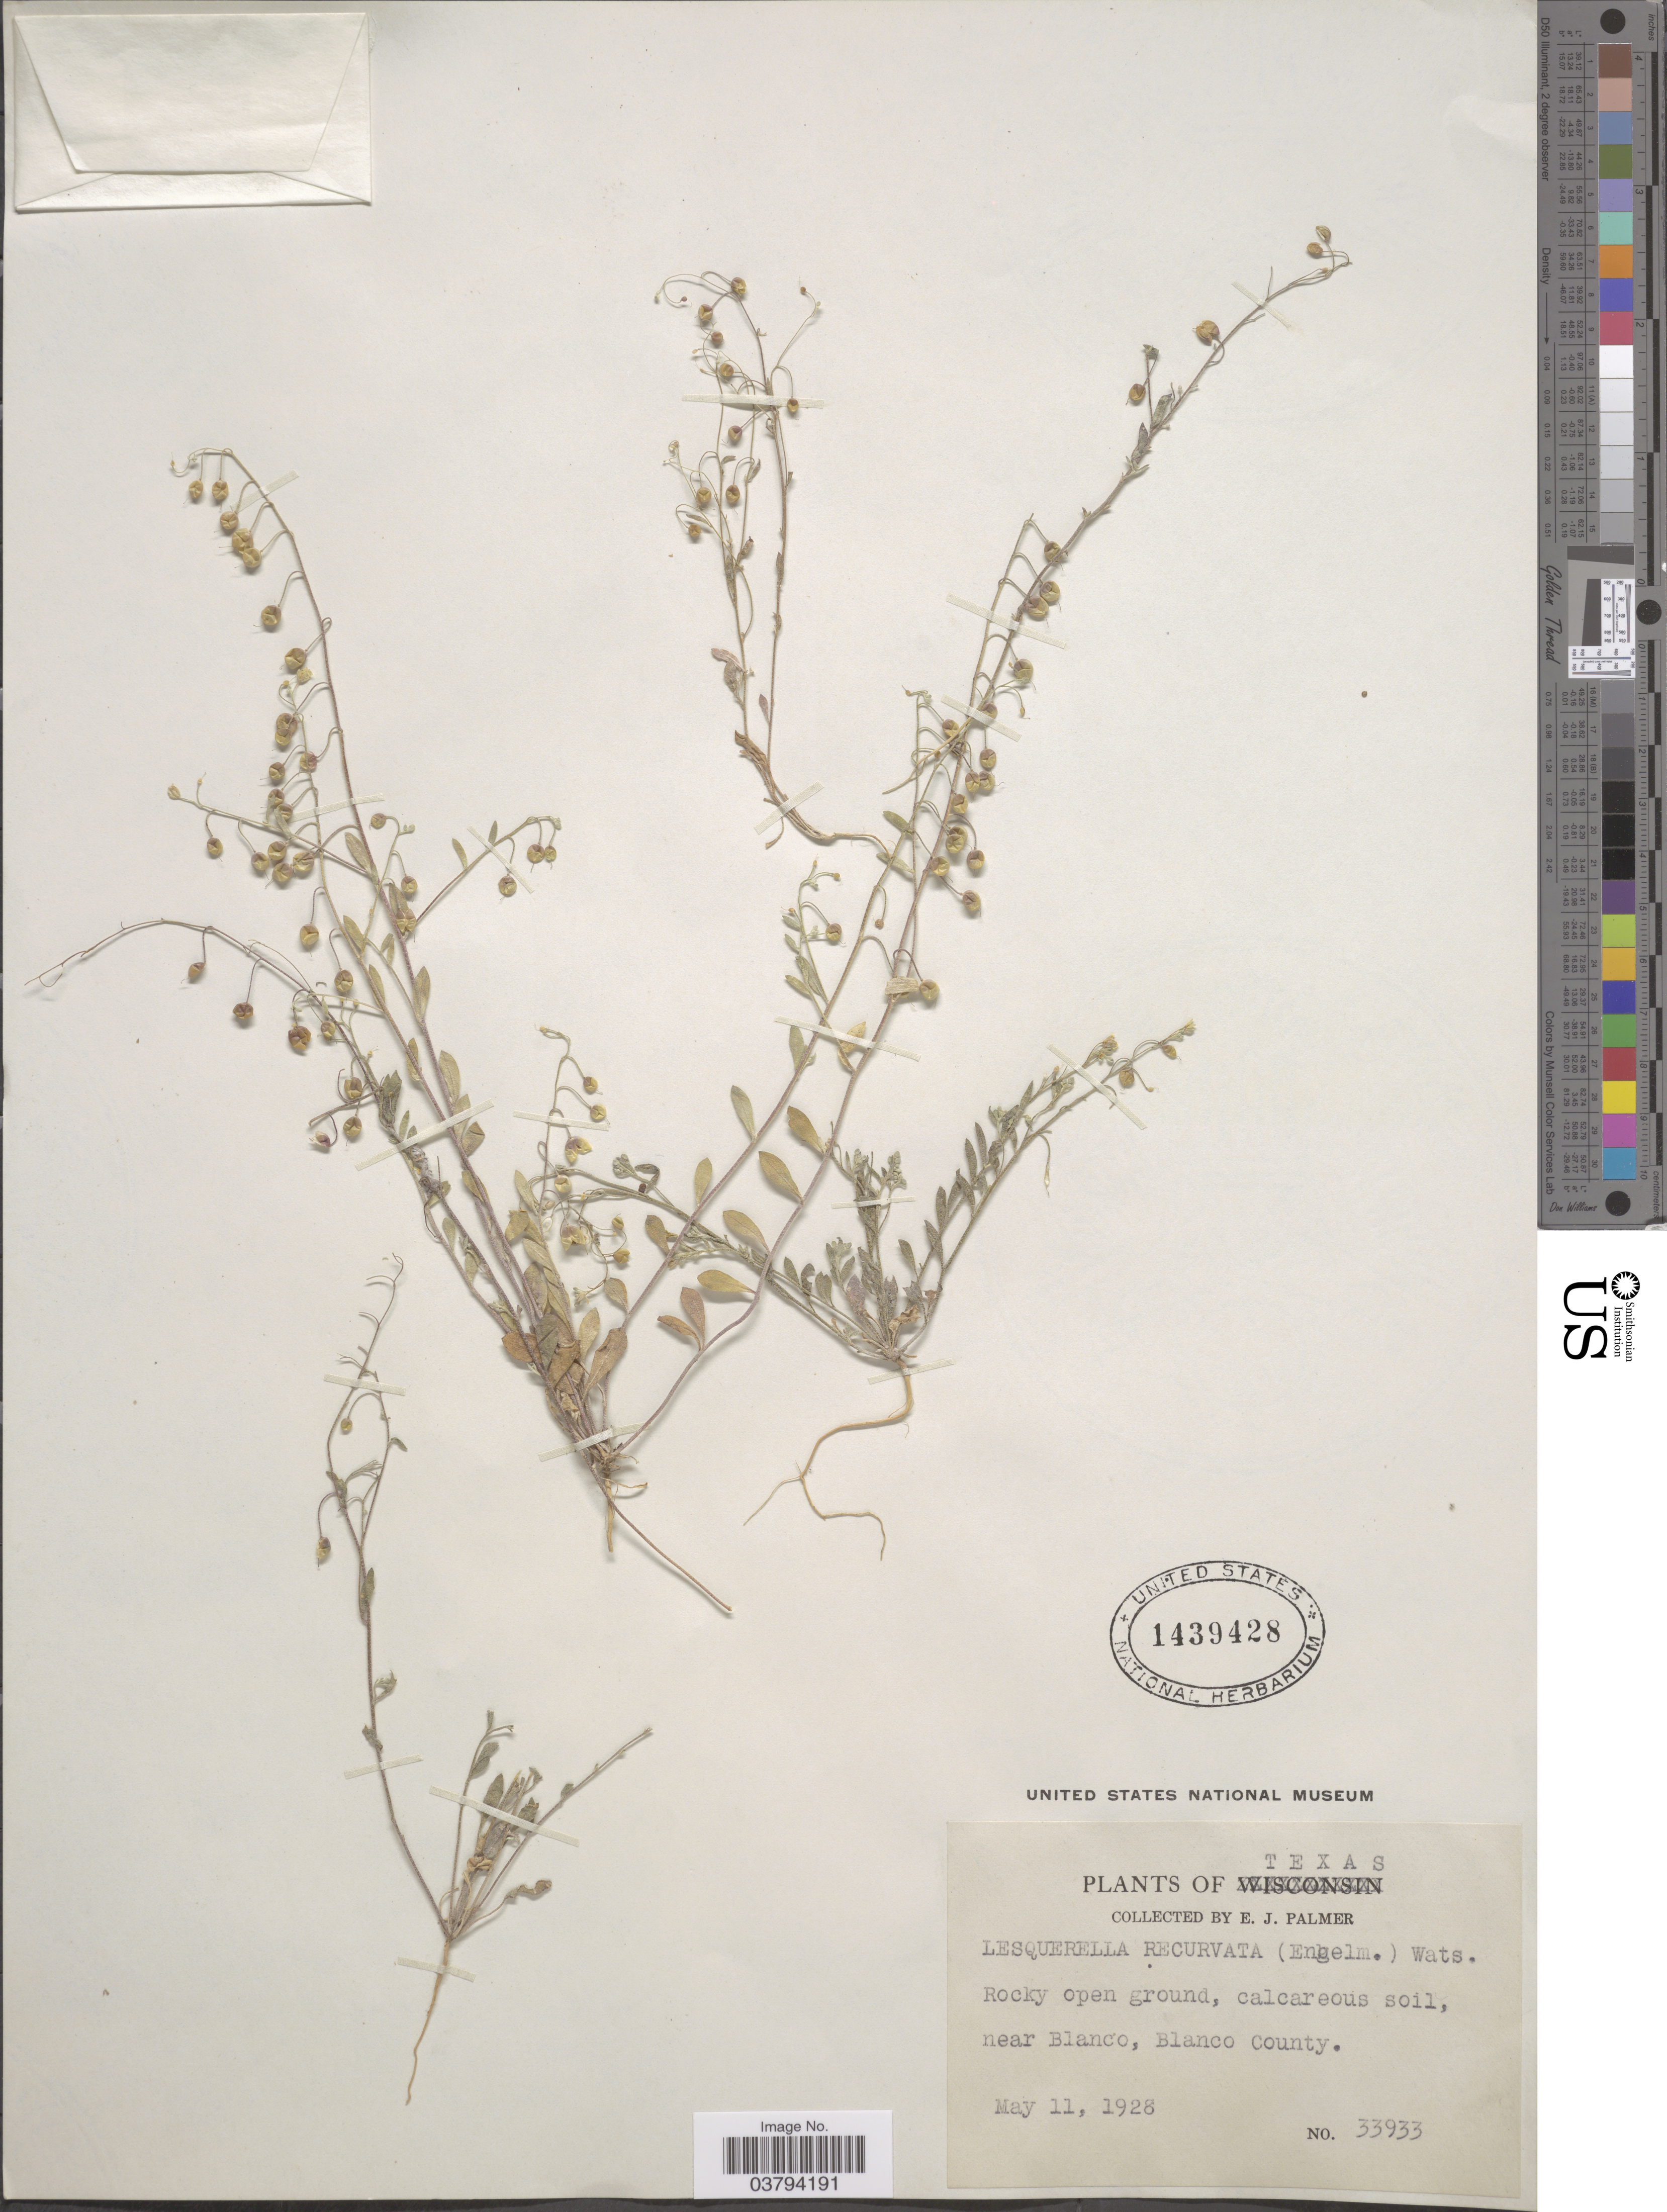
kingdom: Plantae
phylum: Tracheophyta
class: Magnoliopsida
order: Brassicales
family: Brassicaceae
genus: Lesquerella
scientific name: Lesquerella recurvata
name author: (Englem. ex A. Gray) S. Watson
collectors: E. J. Palmer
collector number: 33933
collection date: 1928-05-11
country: United States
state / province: Texas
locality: Near Blanco, Blanco County.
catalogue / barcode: US 1439428